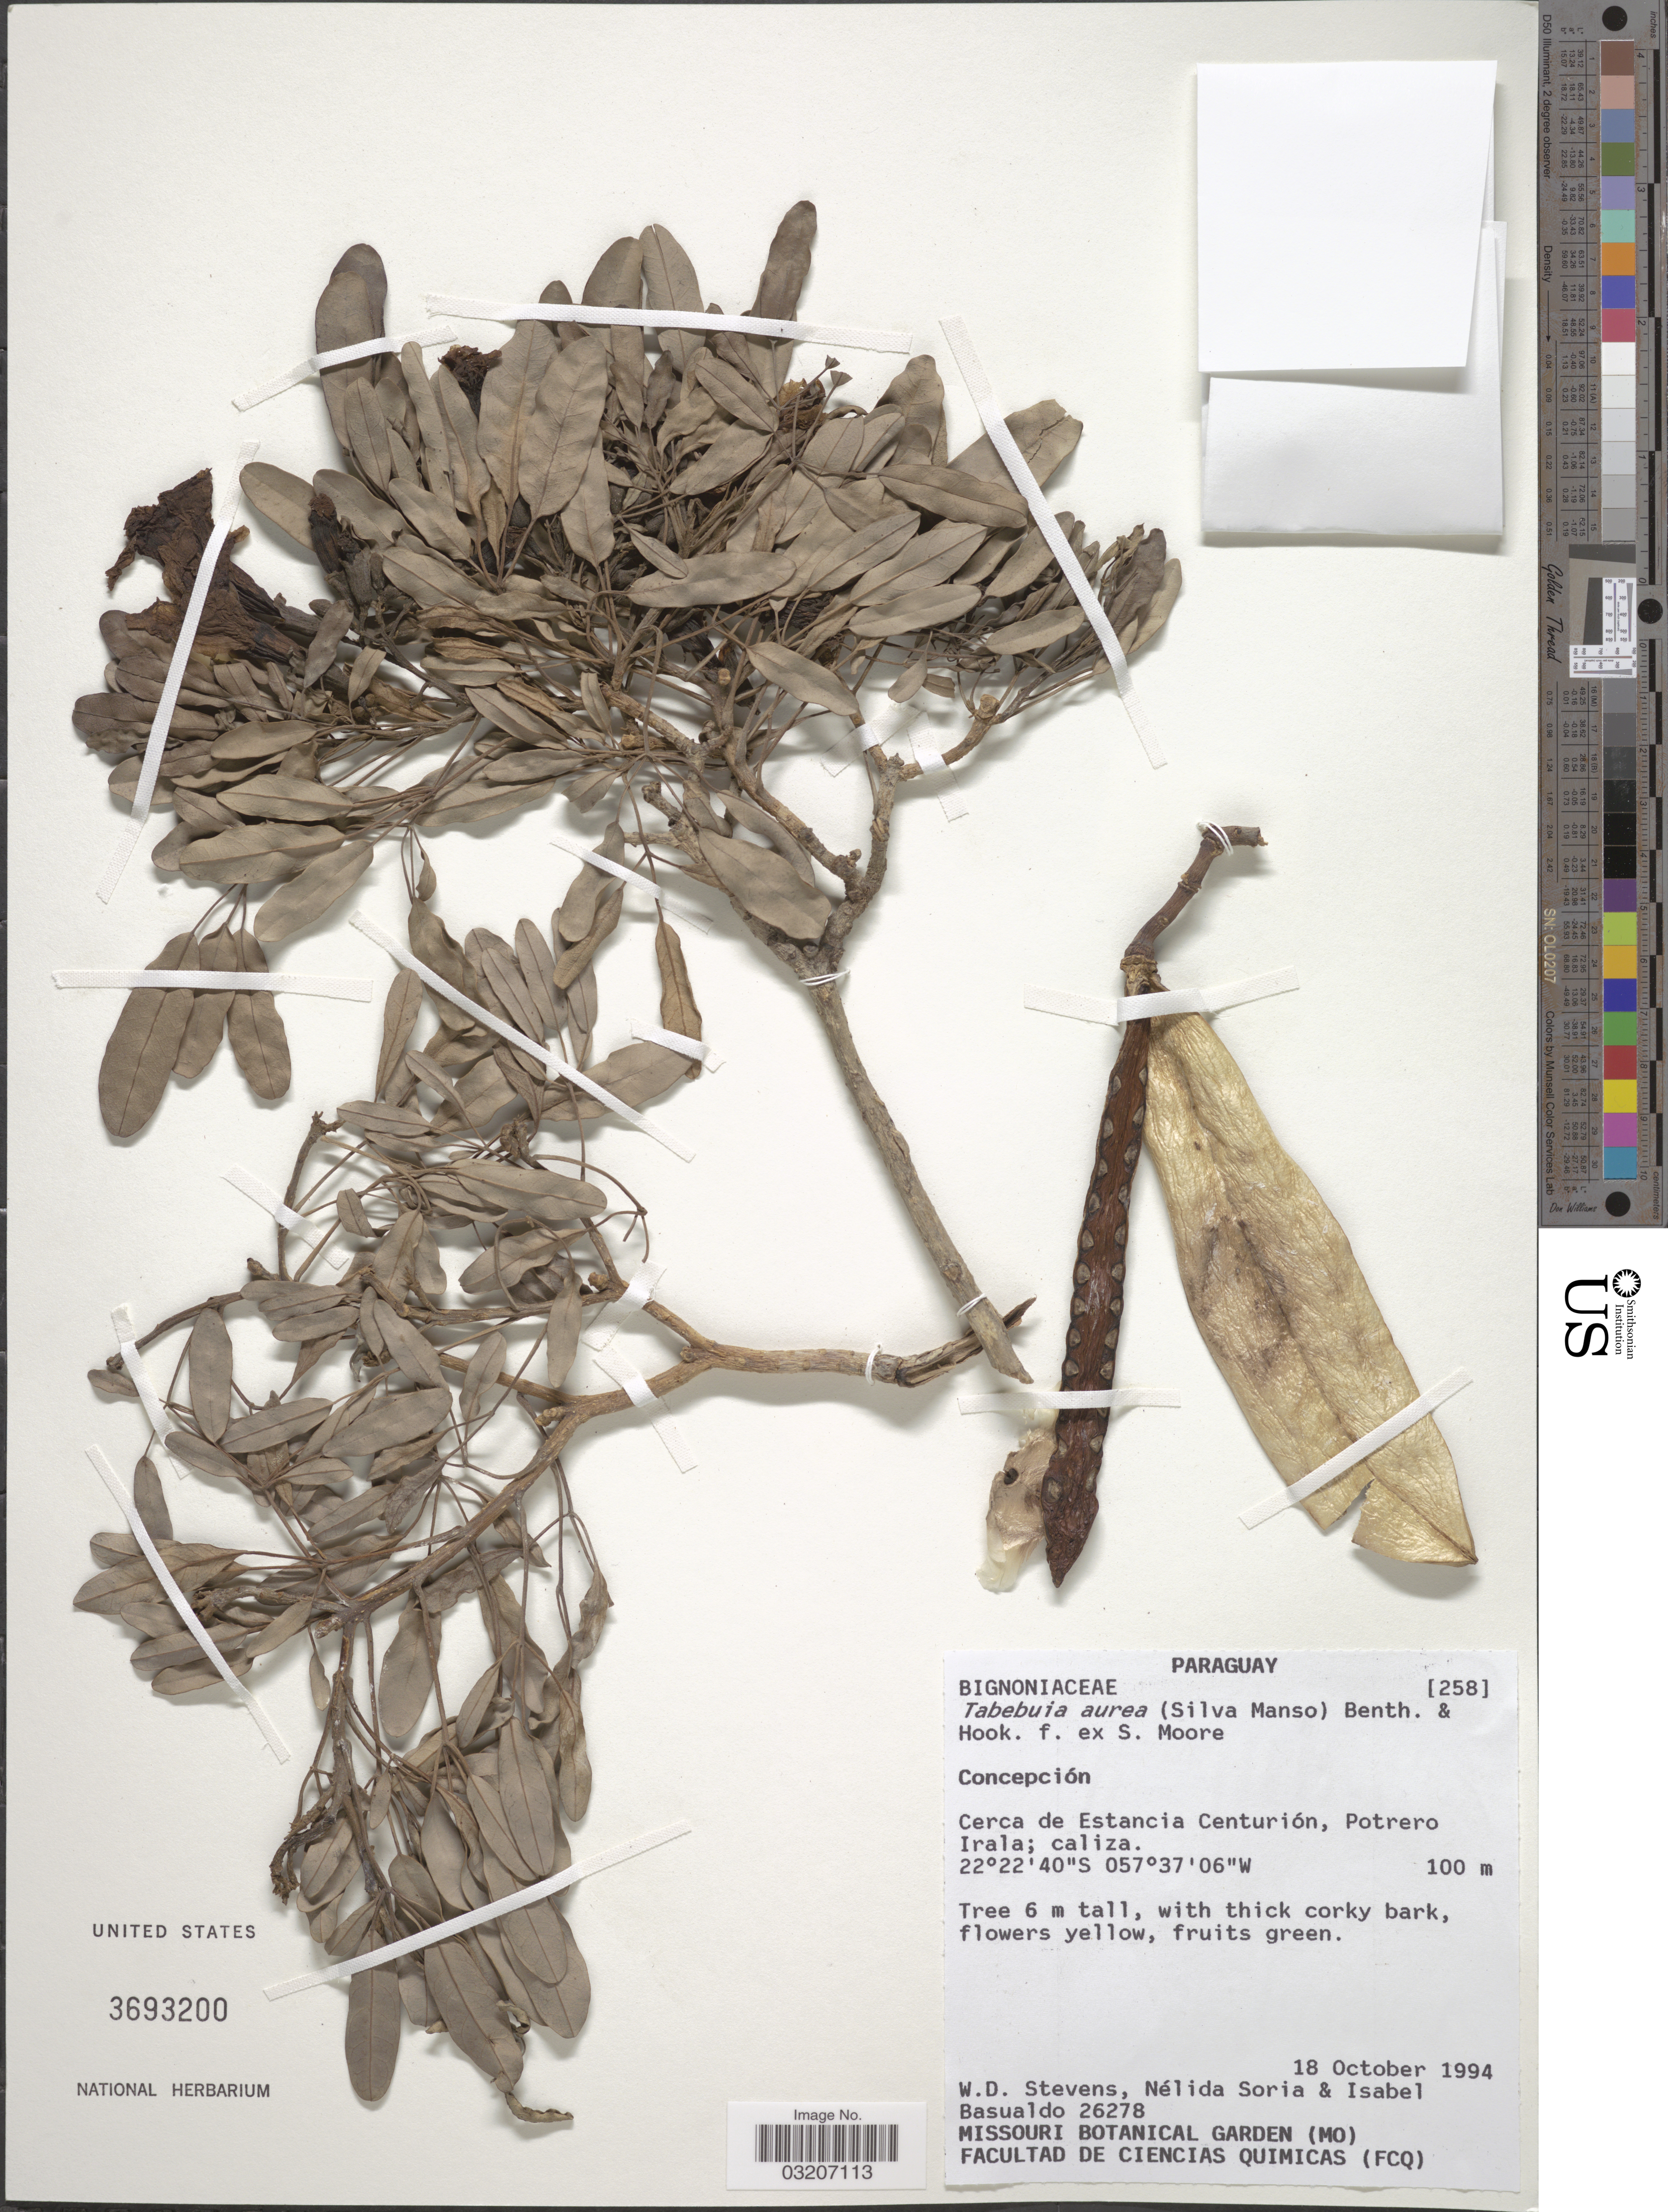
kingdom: Plantae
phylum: Tracheophyta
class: Magnoliopsida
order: Lamiales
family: Bignoniaceae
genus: Tabebuia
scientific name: Tabebuia aurea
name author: (Silva Manso) Benth. & Hook. f. ex S. Moore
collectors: W. D. Stevens, N. Soria & I. Basualdo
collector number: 26278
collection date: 1994-10-18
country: Paraguay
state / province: Concepcion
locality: Cerca de Estancia Centurión, Potrero Irala; caliza.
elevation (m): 100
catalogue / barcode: US 3693200